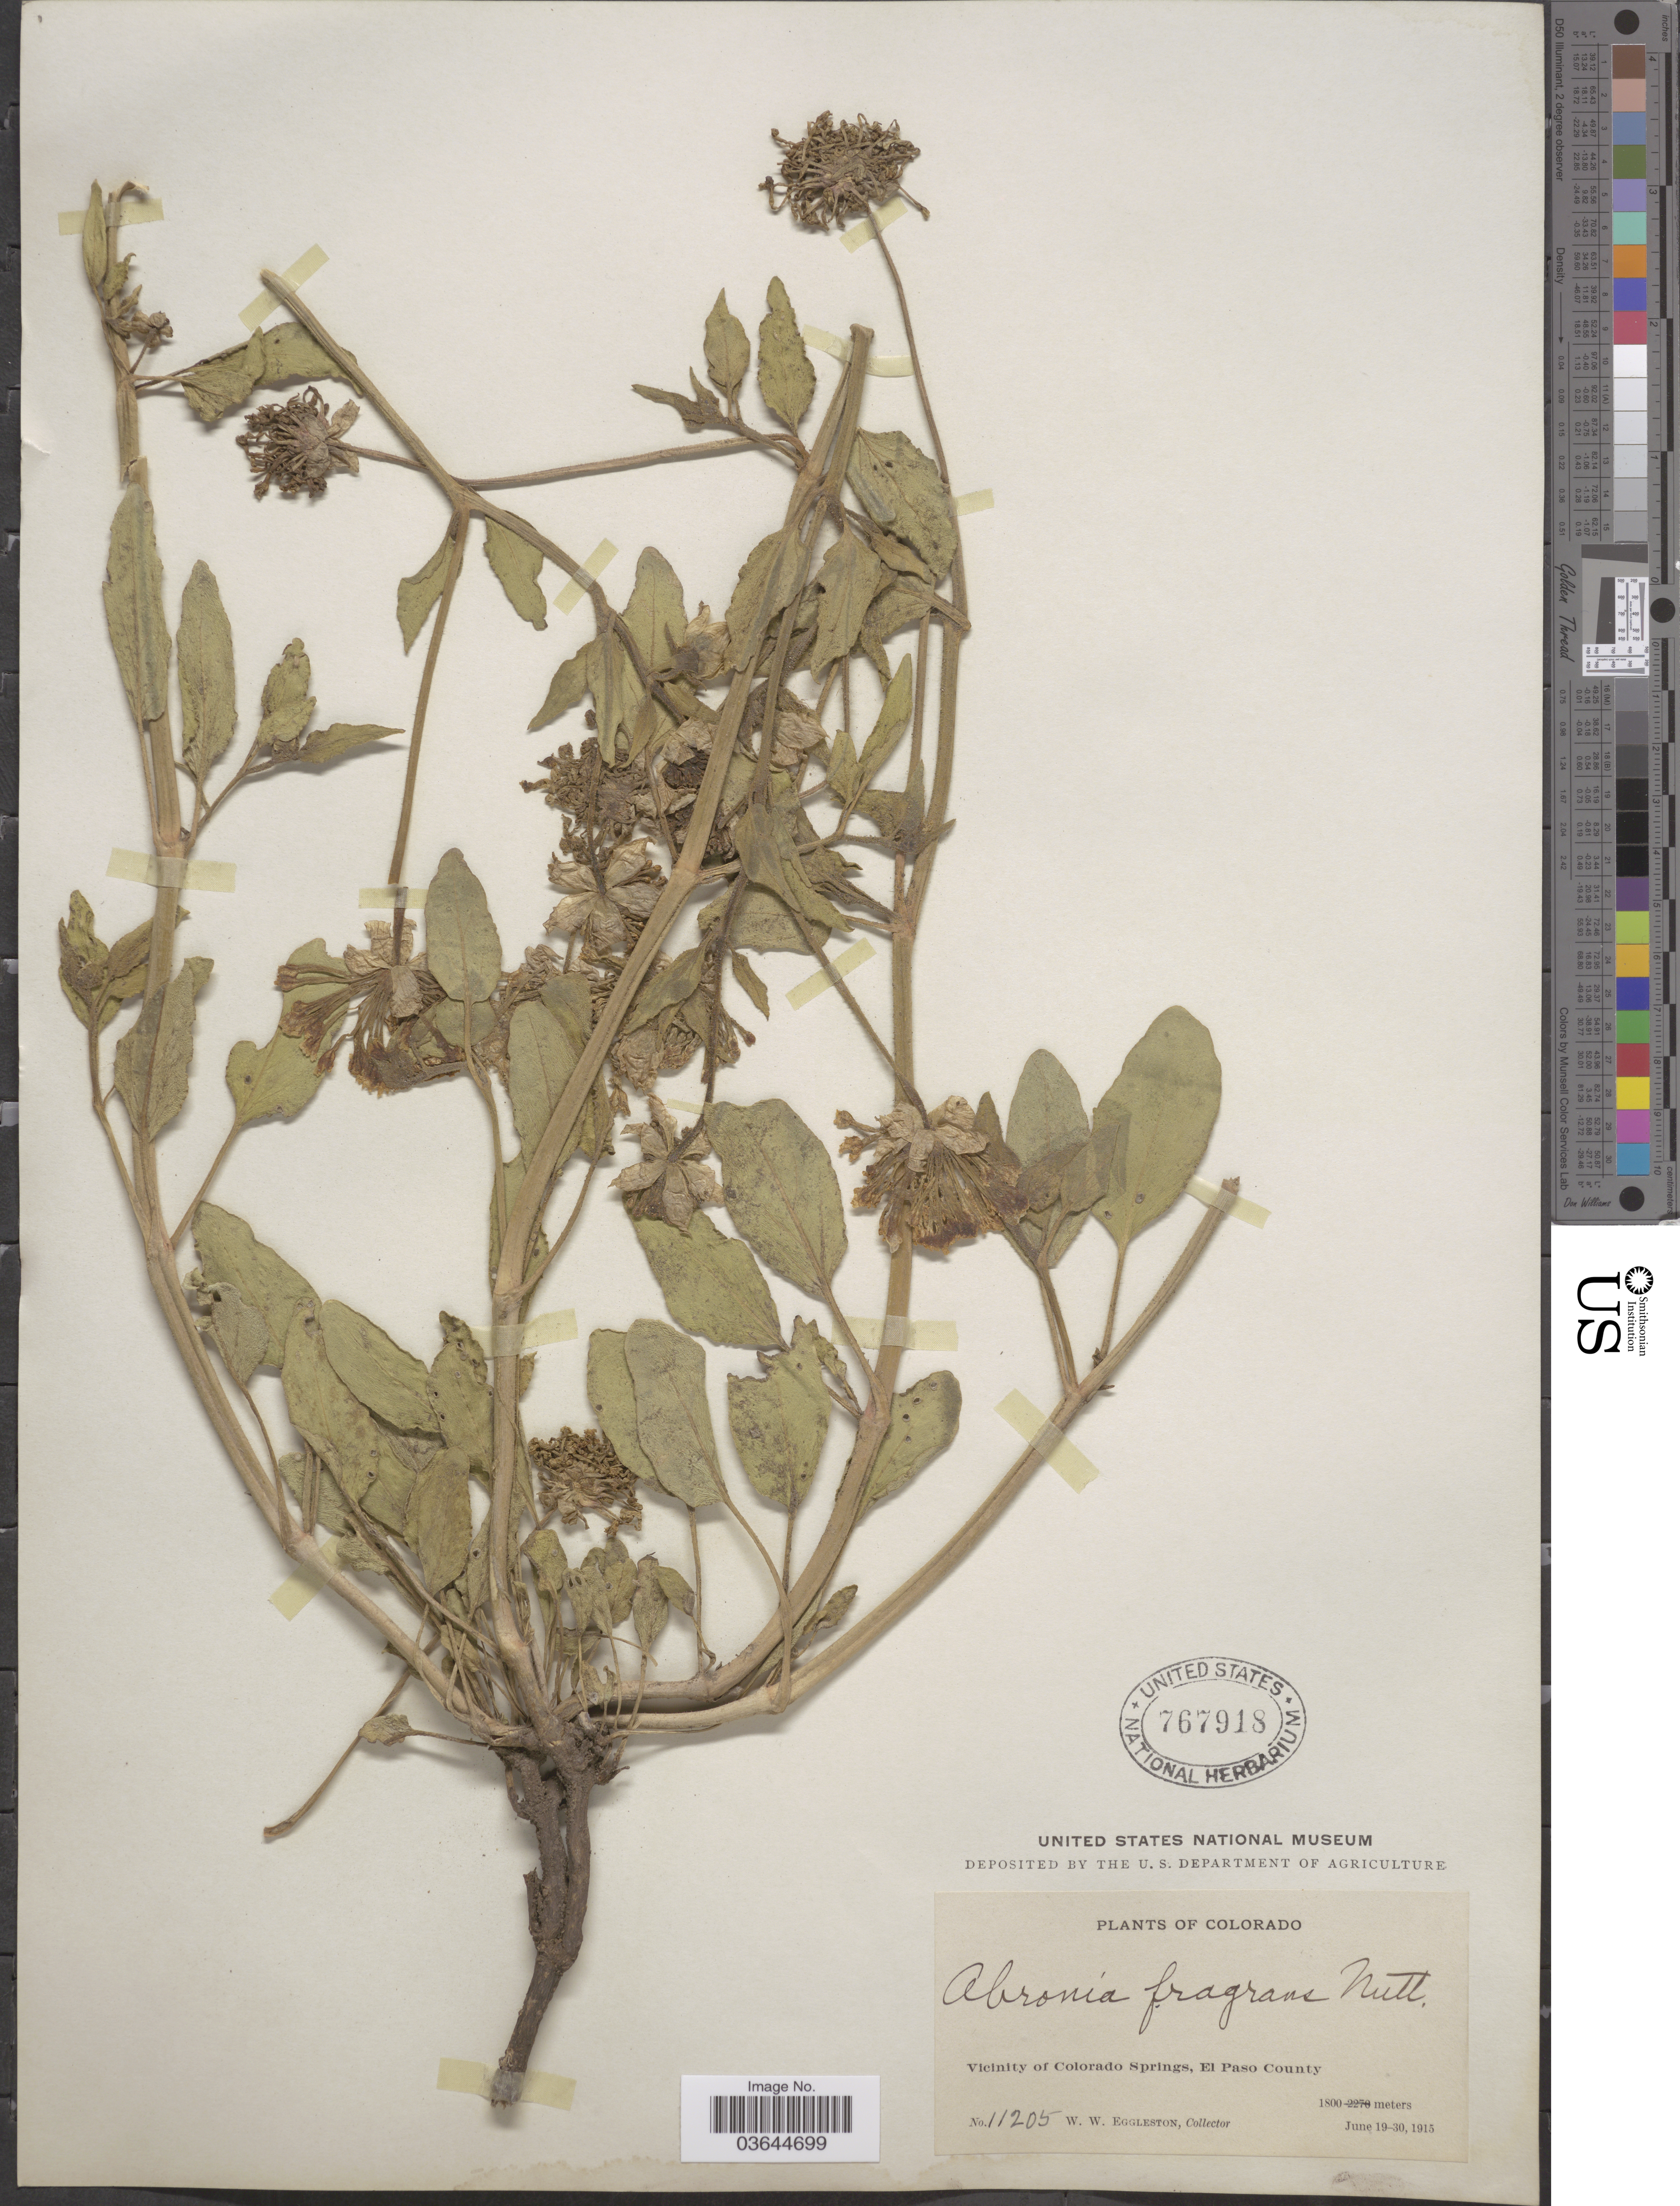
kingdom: Plantae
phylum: Tracheophyta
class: Magnoliopsida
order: Caryophyllales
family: Nyctaginaceae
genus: Abronia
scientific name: Abronia fragrans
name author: Nutt. ex Hook.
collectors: W. W. Eggleston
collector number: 11205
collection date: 1915-06-19/1915-06-30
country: United States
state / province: Colorado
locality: Vicinity of Colorado Springs, El Paso County.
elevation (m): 1800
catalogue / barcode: US 767918